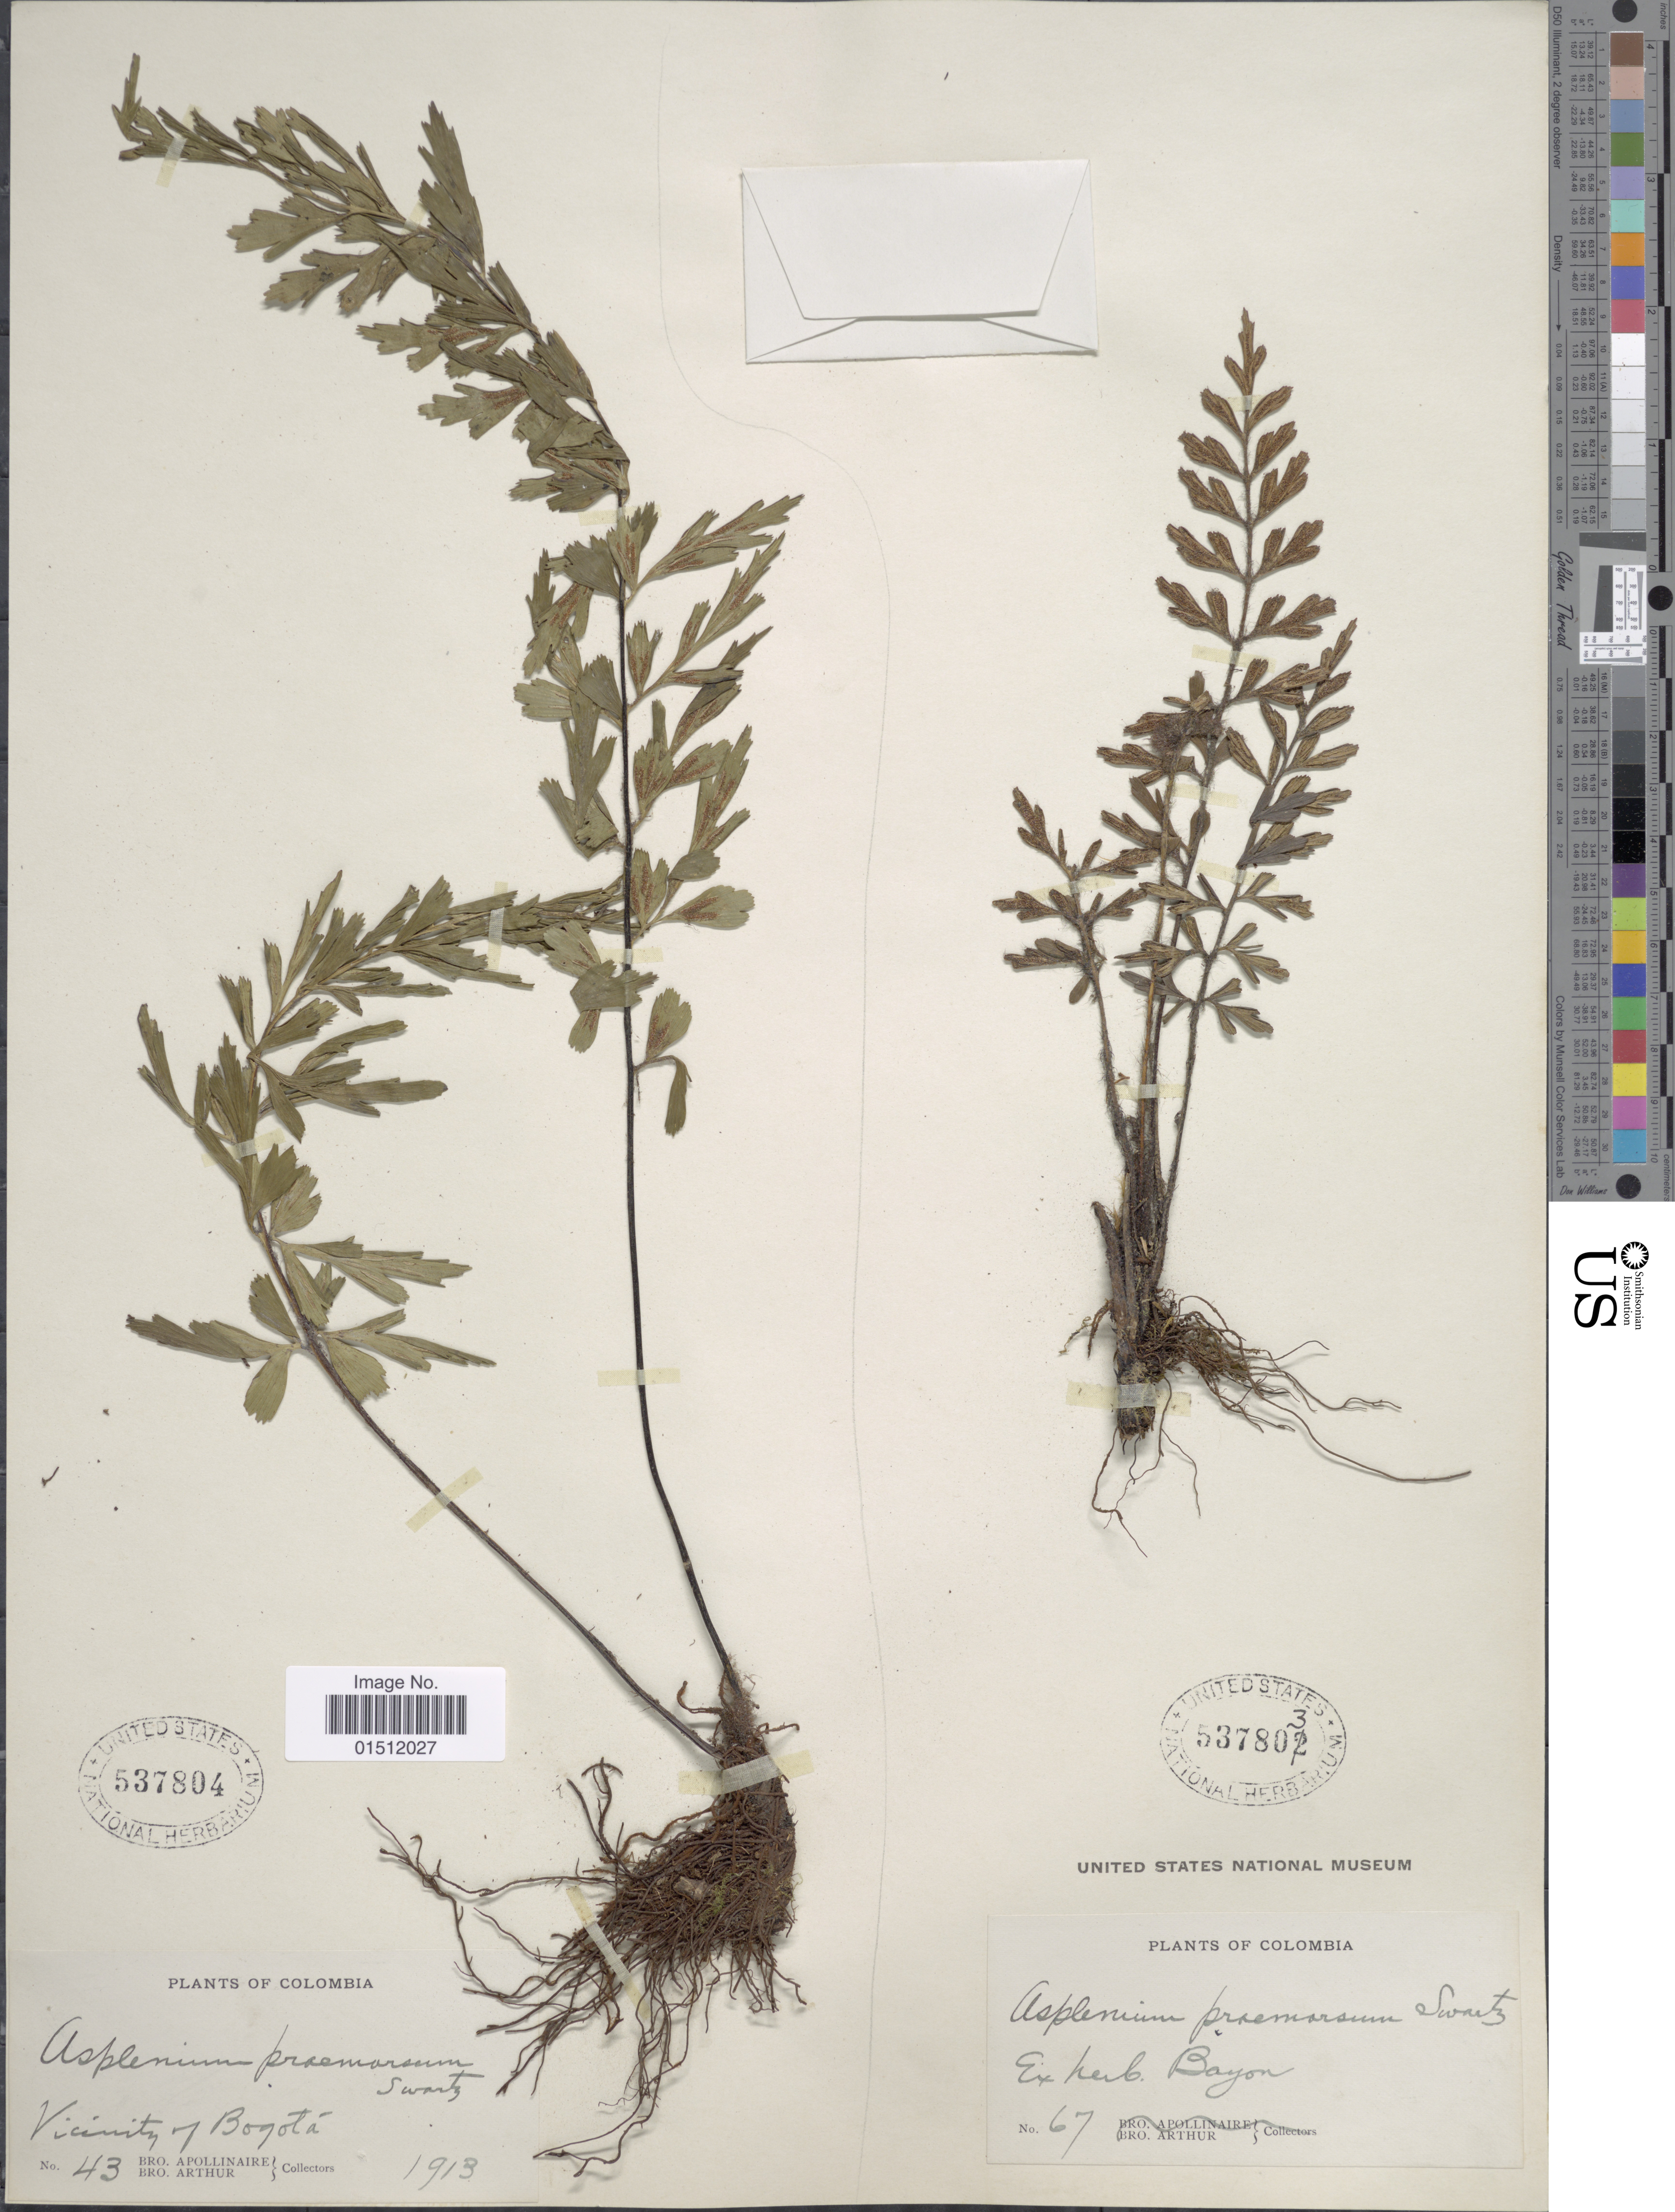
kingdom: Plantae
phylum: Tracheophyta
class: Polypodiopsida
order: Polypodiales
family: Aspleniaceae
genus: Asplenium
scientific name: Asplenium praemorsum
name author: Sw.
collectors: Bro. Apollinaire & Bro. Arthur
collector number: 43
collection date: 1913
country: Colombia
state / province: Bogota D.C.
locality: Vicinity of Bogota.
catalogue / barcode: US 537804